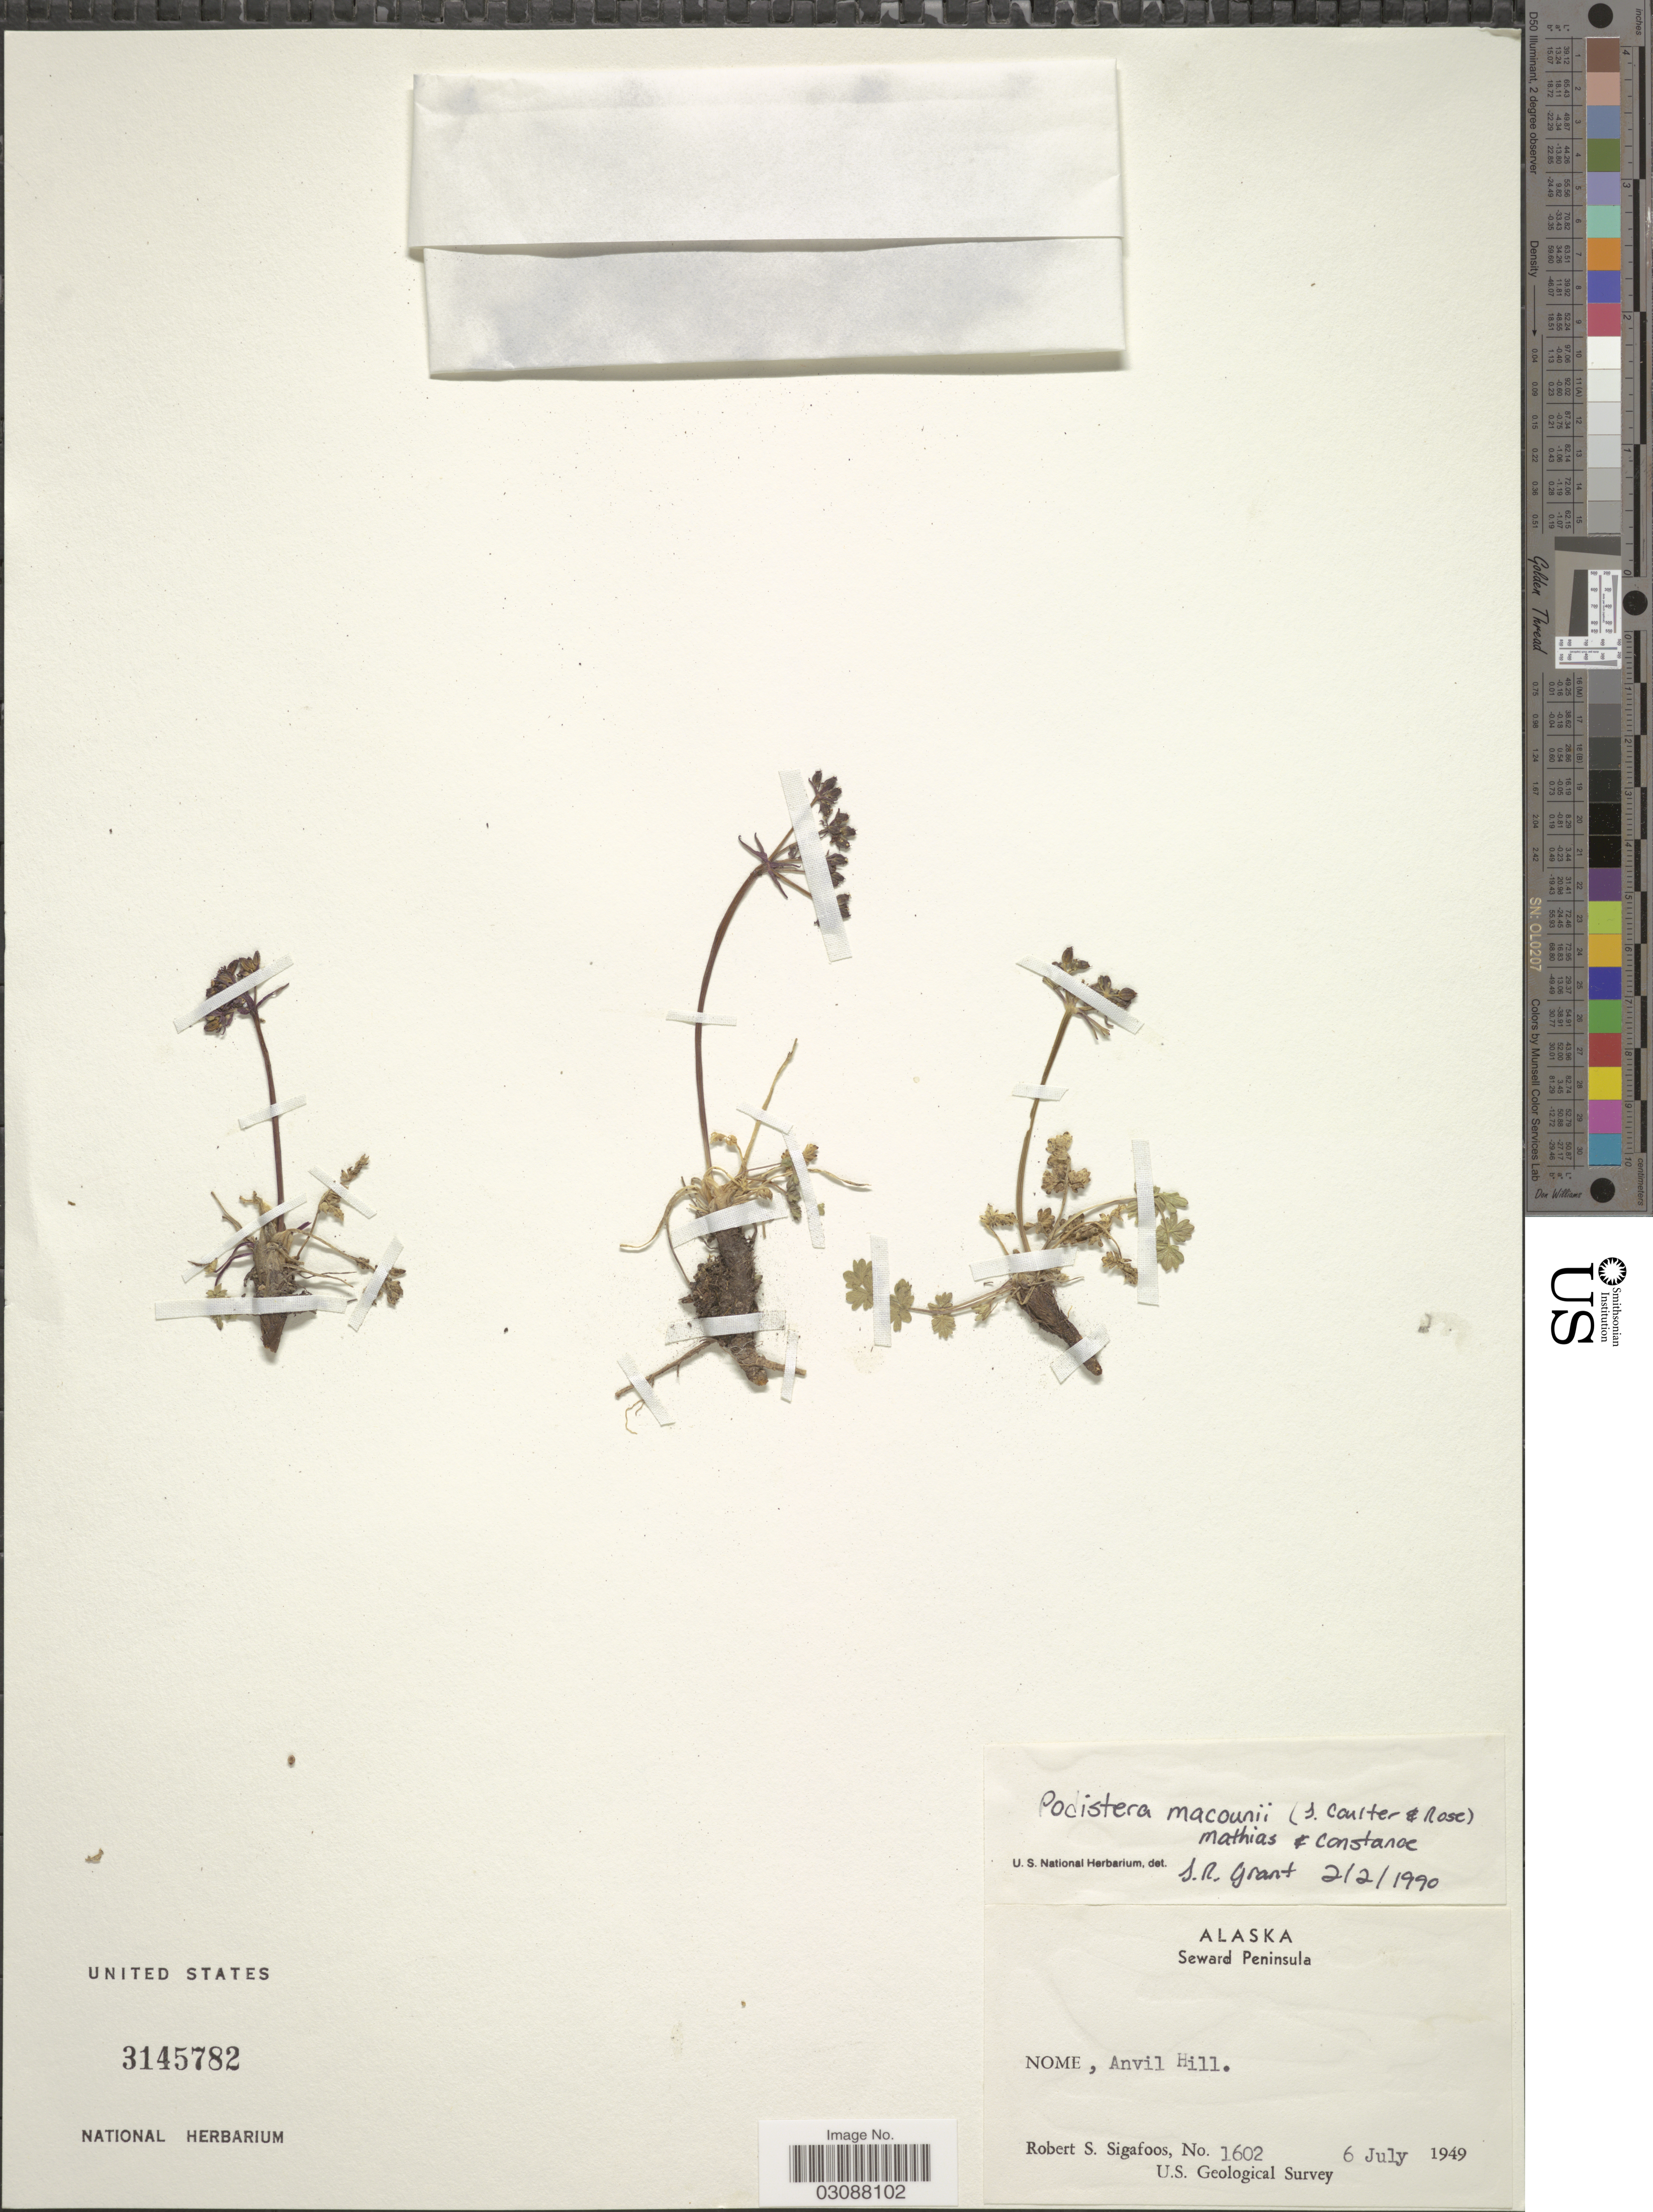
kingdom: Plantae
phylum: Tracheophyta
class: Magnoliopsida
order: Apiales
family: Apiaceae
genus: Podistera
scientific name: Podistera macounii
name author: (J.M. Coult. & Rose) Mathias & Constance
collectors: R. Sigafoos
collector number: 1602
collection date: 1949-07-06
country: United States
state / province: Alaska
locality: Seward Peninsula. Nome, Anvil Hill.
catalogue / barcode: US 3145782